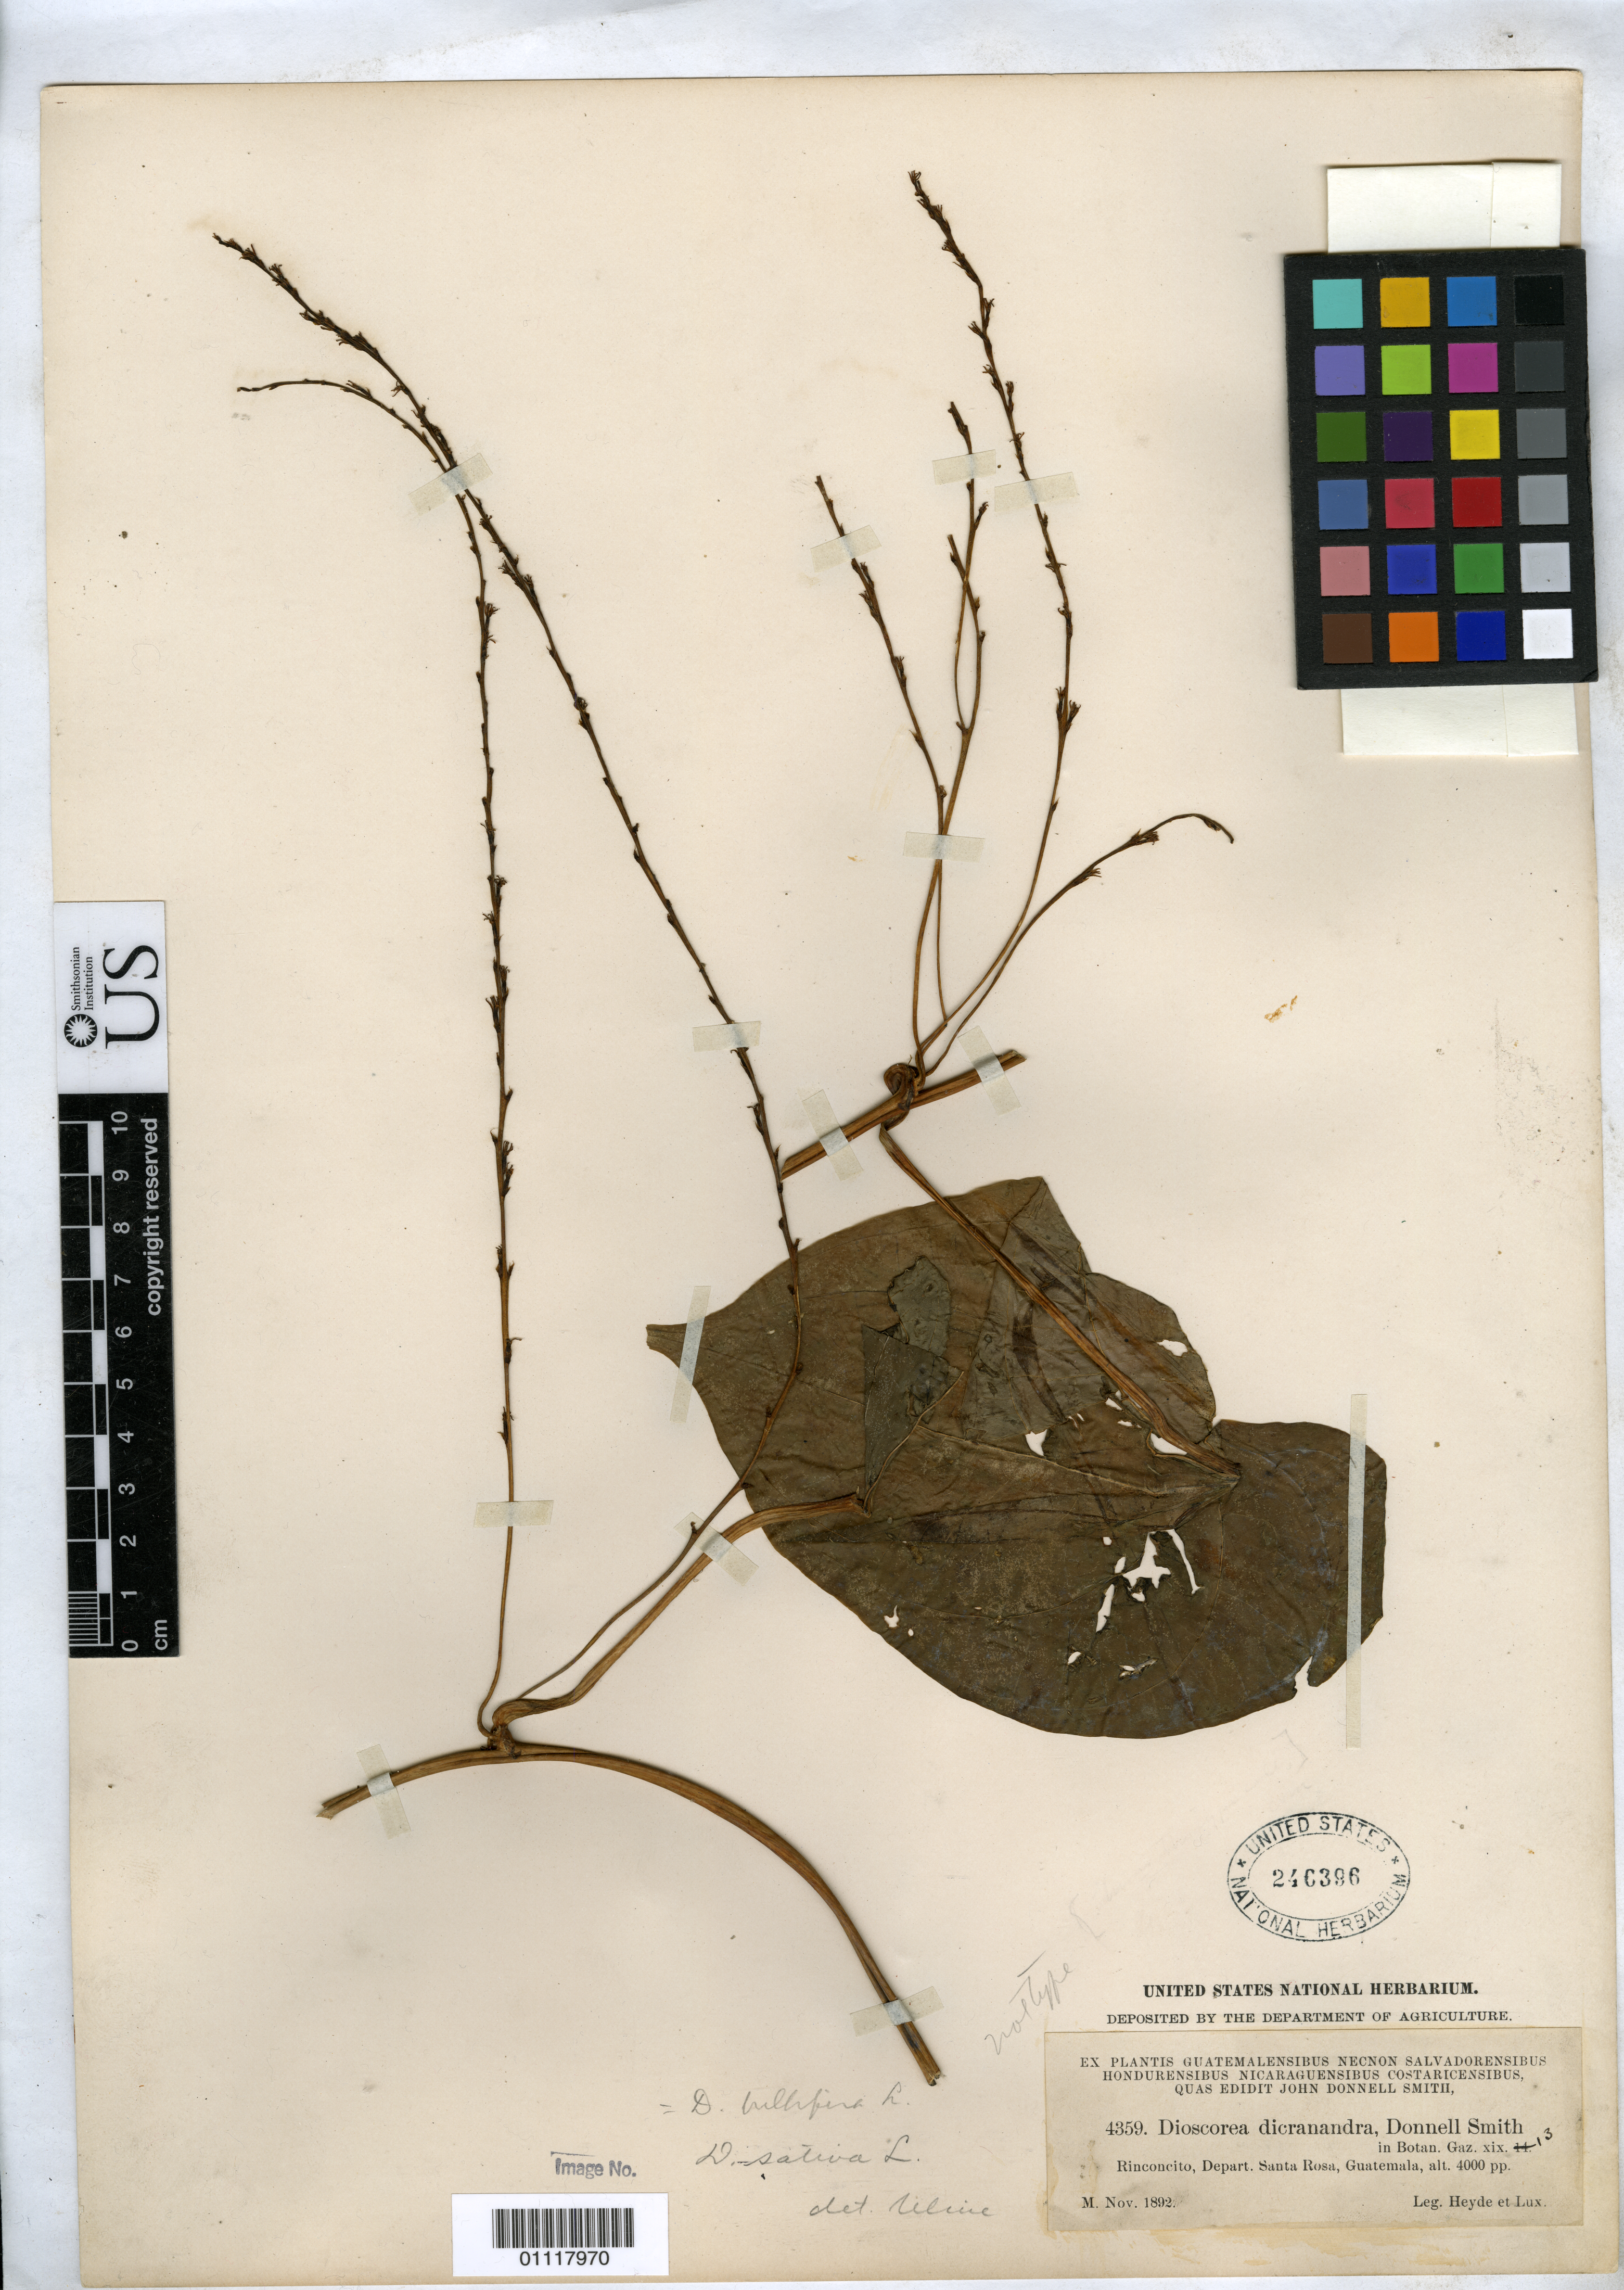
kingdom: Plantae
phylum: Tracheophyta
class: Liliopsida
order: Dioscoreales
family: Dioscoreaceae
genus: Dioscorea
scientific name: Dioscorea dicranandra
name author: Donn. Sm.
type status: Syntype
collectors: E. T. Heyde & E. Lux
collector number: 4359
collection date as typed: Nov 1892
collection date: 1892-11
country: Guatemala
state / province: Santa Rosa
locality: Rinconcito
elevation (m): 1219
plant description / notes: Heyde & Lux 4359 is one of two syntypes of Dioscorea dicranandra Donn. Sm. (1894); the second syntype (Heyde & Lux 3869) is also one of two syntypes of Dioscorea albicaulis Uline (1896, effectively establishing Heyde & Lux 4359 as the lectotype of Dioscorea dicranandra) and is filed separately in the type herbarium under that name.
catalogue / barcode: US 246396